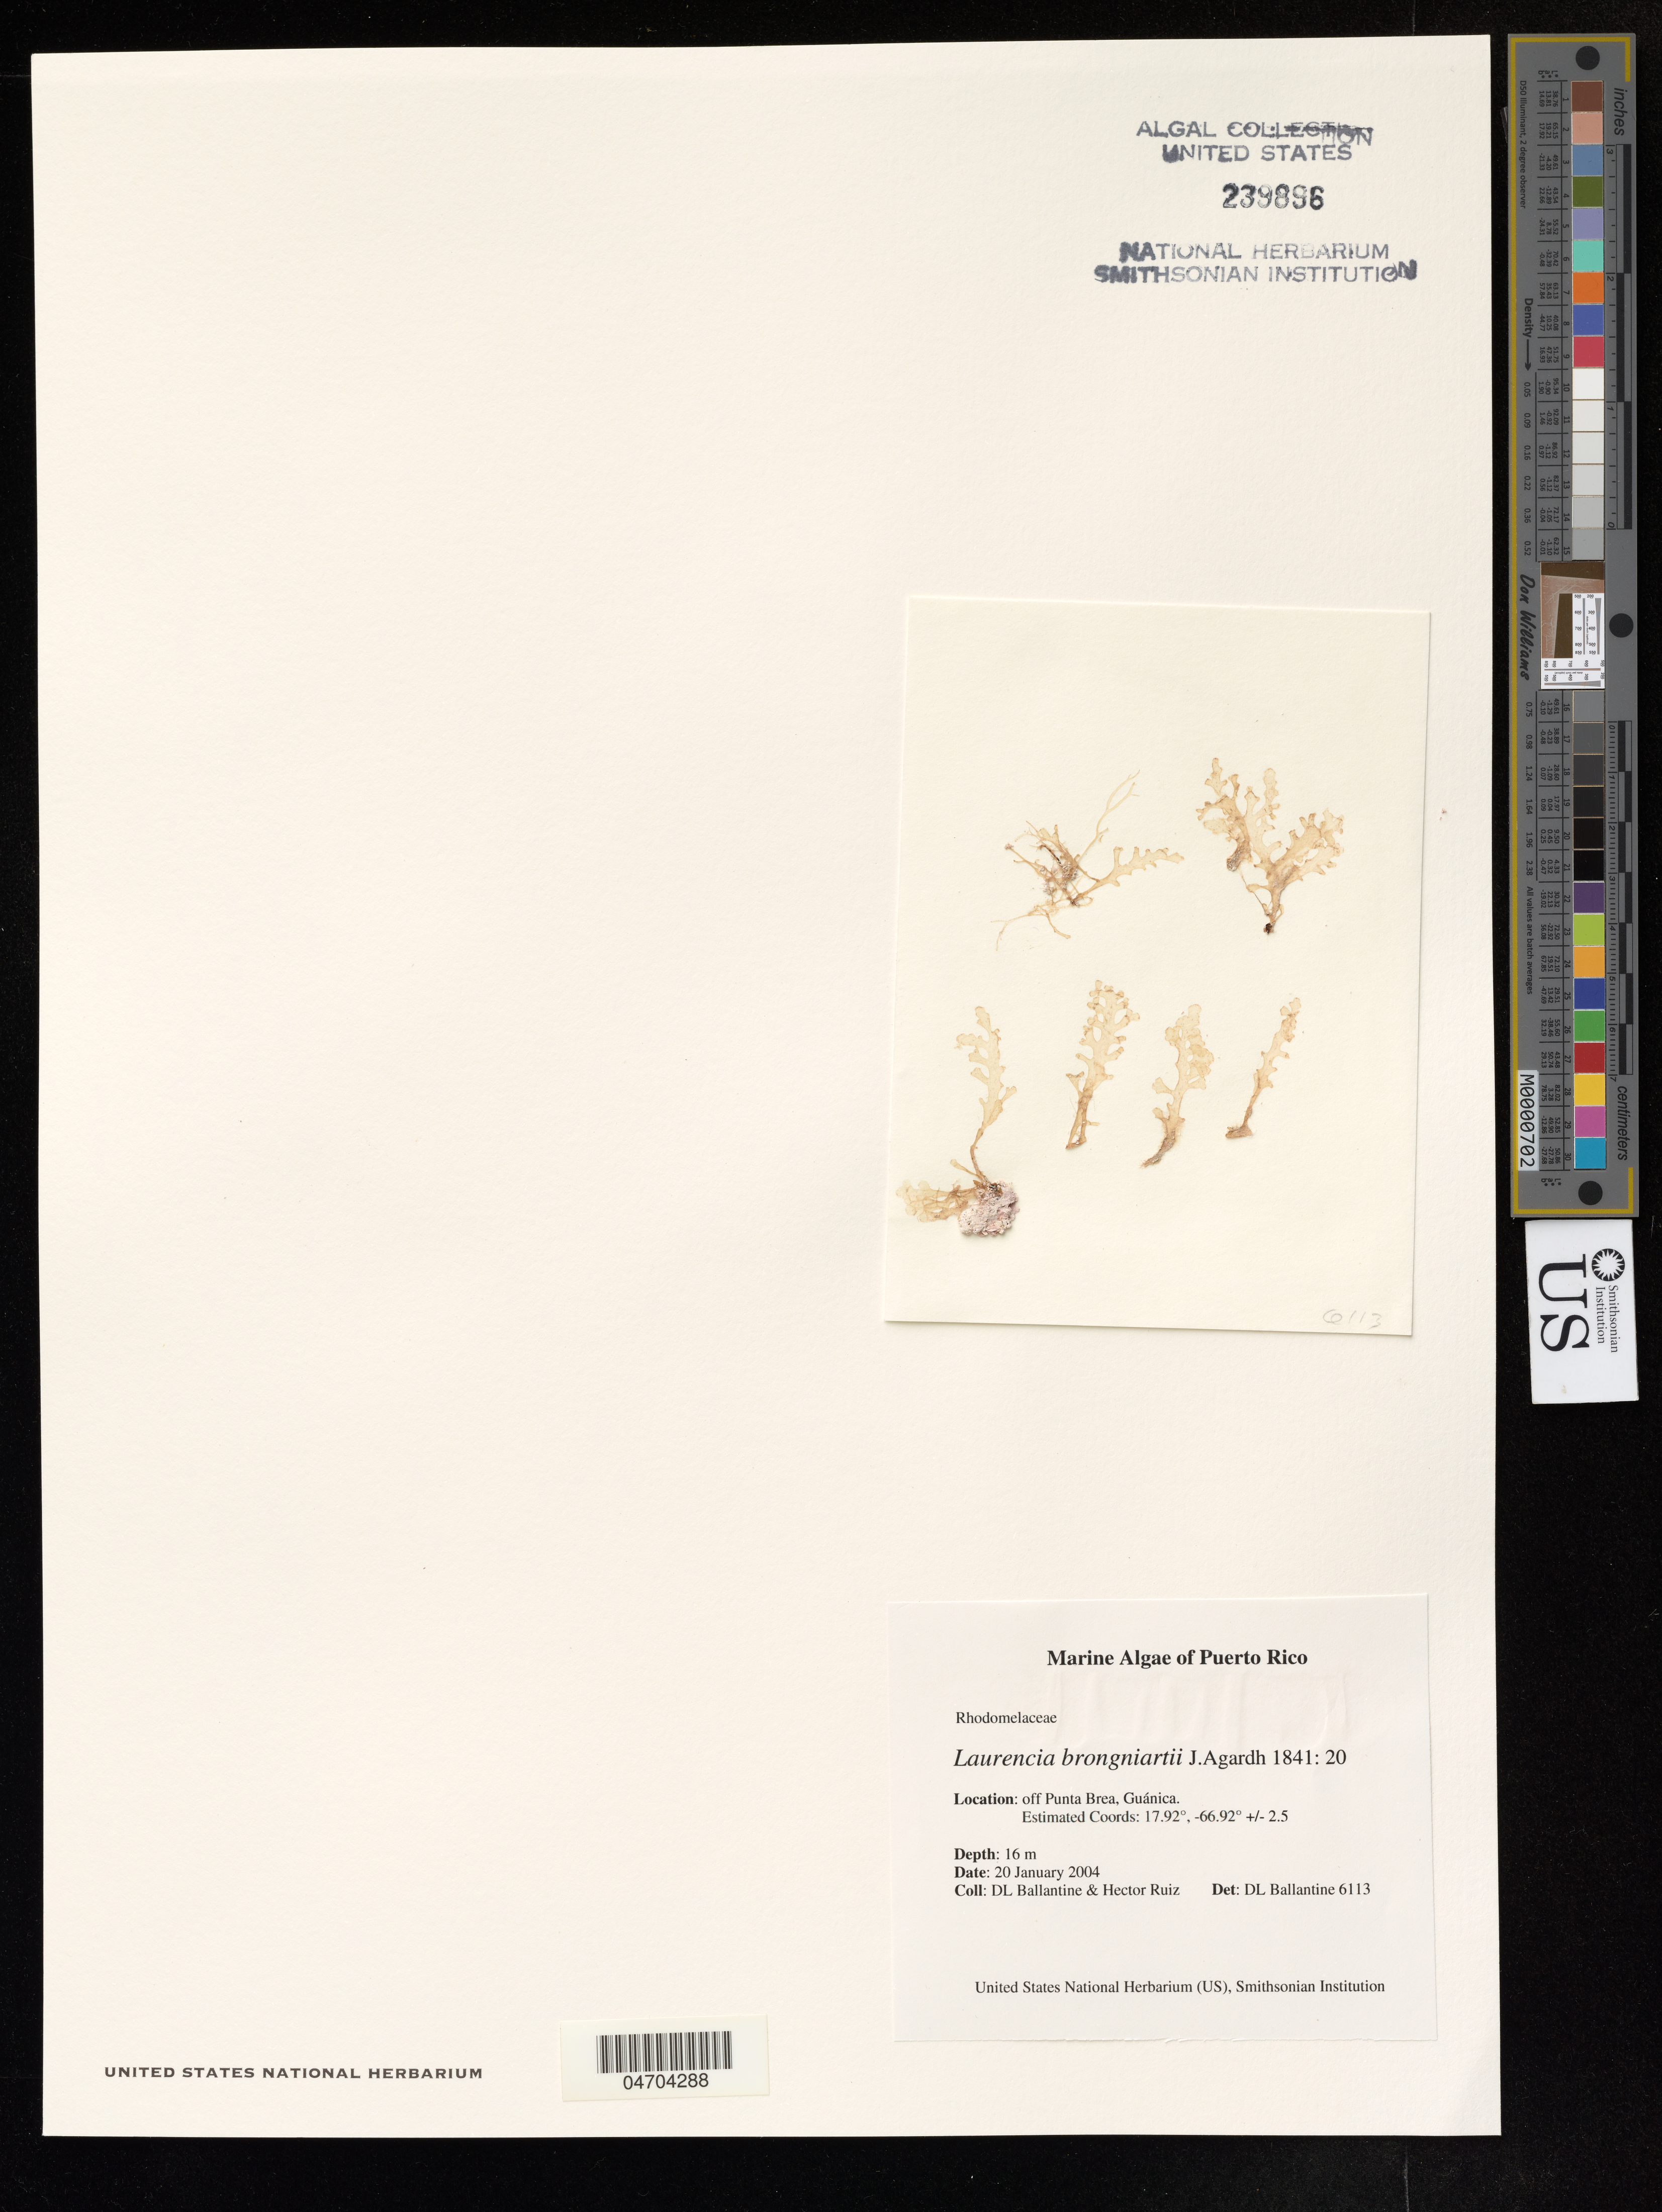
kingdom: Plantae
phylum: Rhodophyta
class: Florideophyceae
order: Ceramiales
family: Rhodomelaceae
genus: Laurencia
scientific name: Laurencia brongniartii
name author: J. Agardh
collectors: D. Ballantine & H. Ruiz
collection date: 2004-01-20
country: Puerto Rico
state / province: Guánica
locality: Off Punta Brea.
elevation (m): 16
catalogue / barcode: US 239896